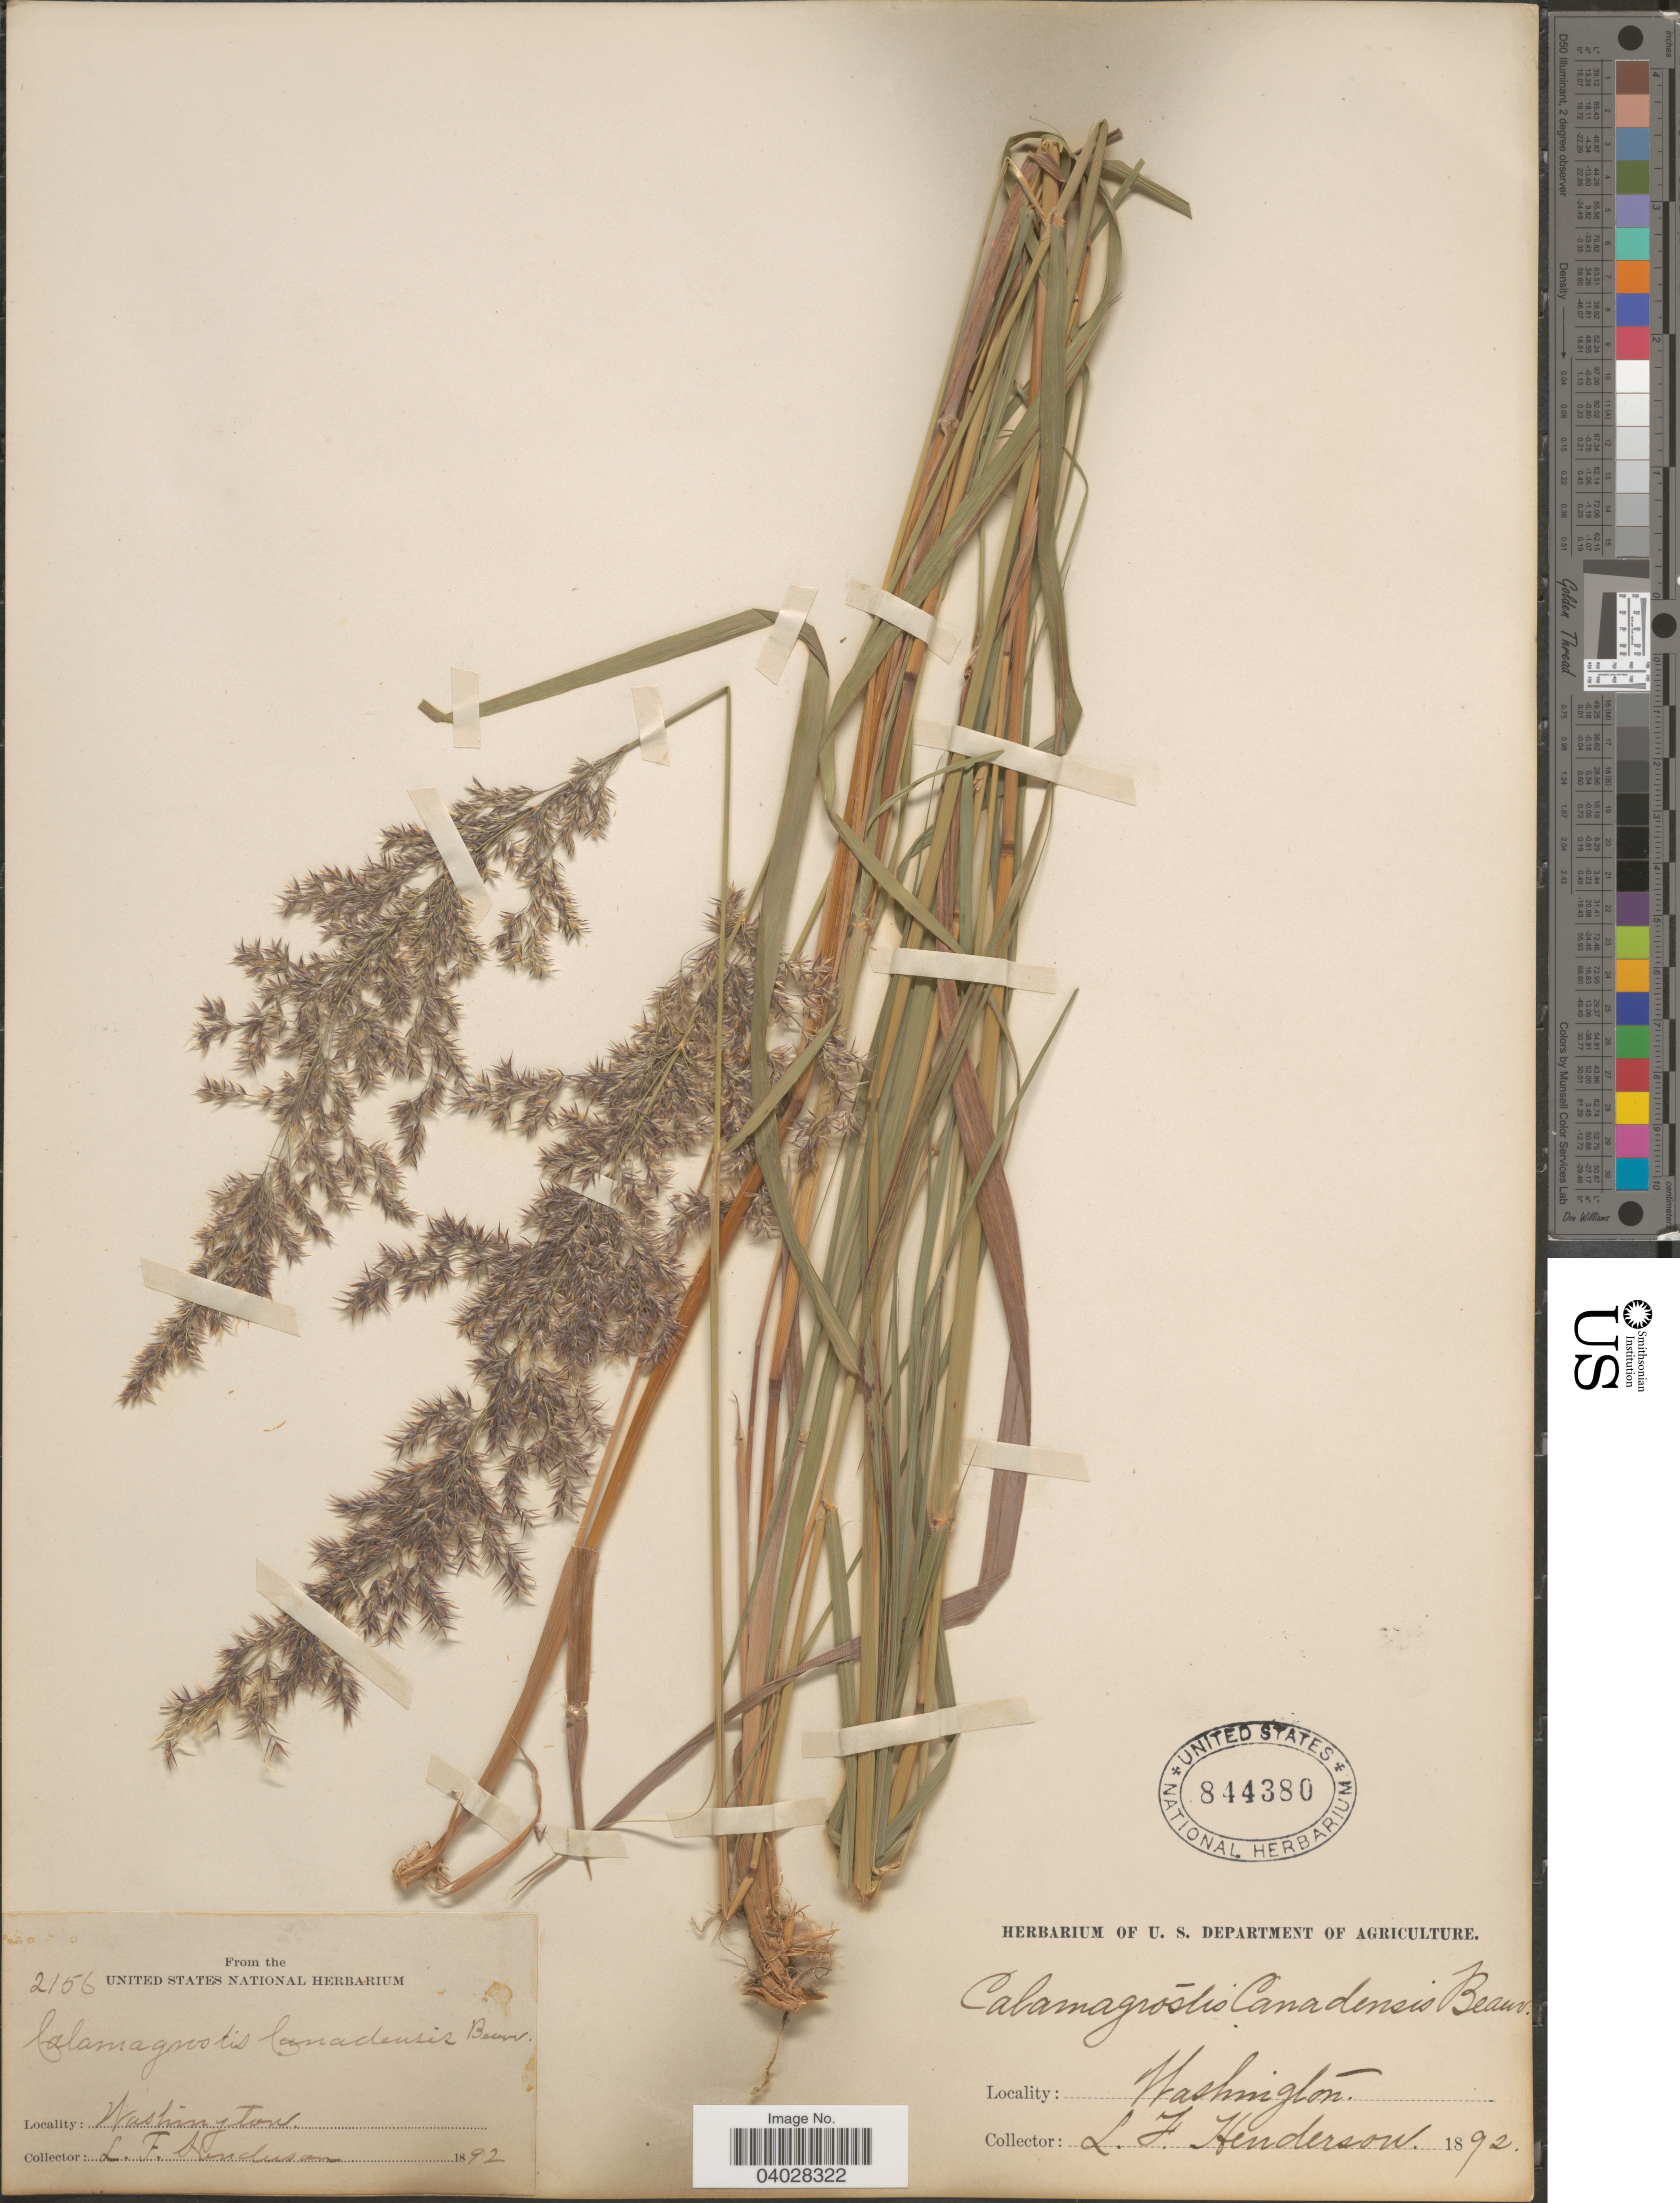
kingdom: Plantae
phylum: Tracheophyta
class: Liliopsida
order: Poales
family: Poaceae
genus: Calamagrostis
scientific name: Calamagrostis canadensis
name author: (Michx.) P. Beauv.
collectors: L. Henderson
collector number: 2156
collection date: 1892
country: United States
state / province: Washington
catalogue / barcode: US 844380